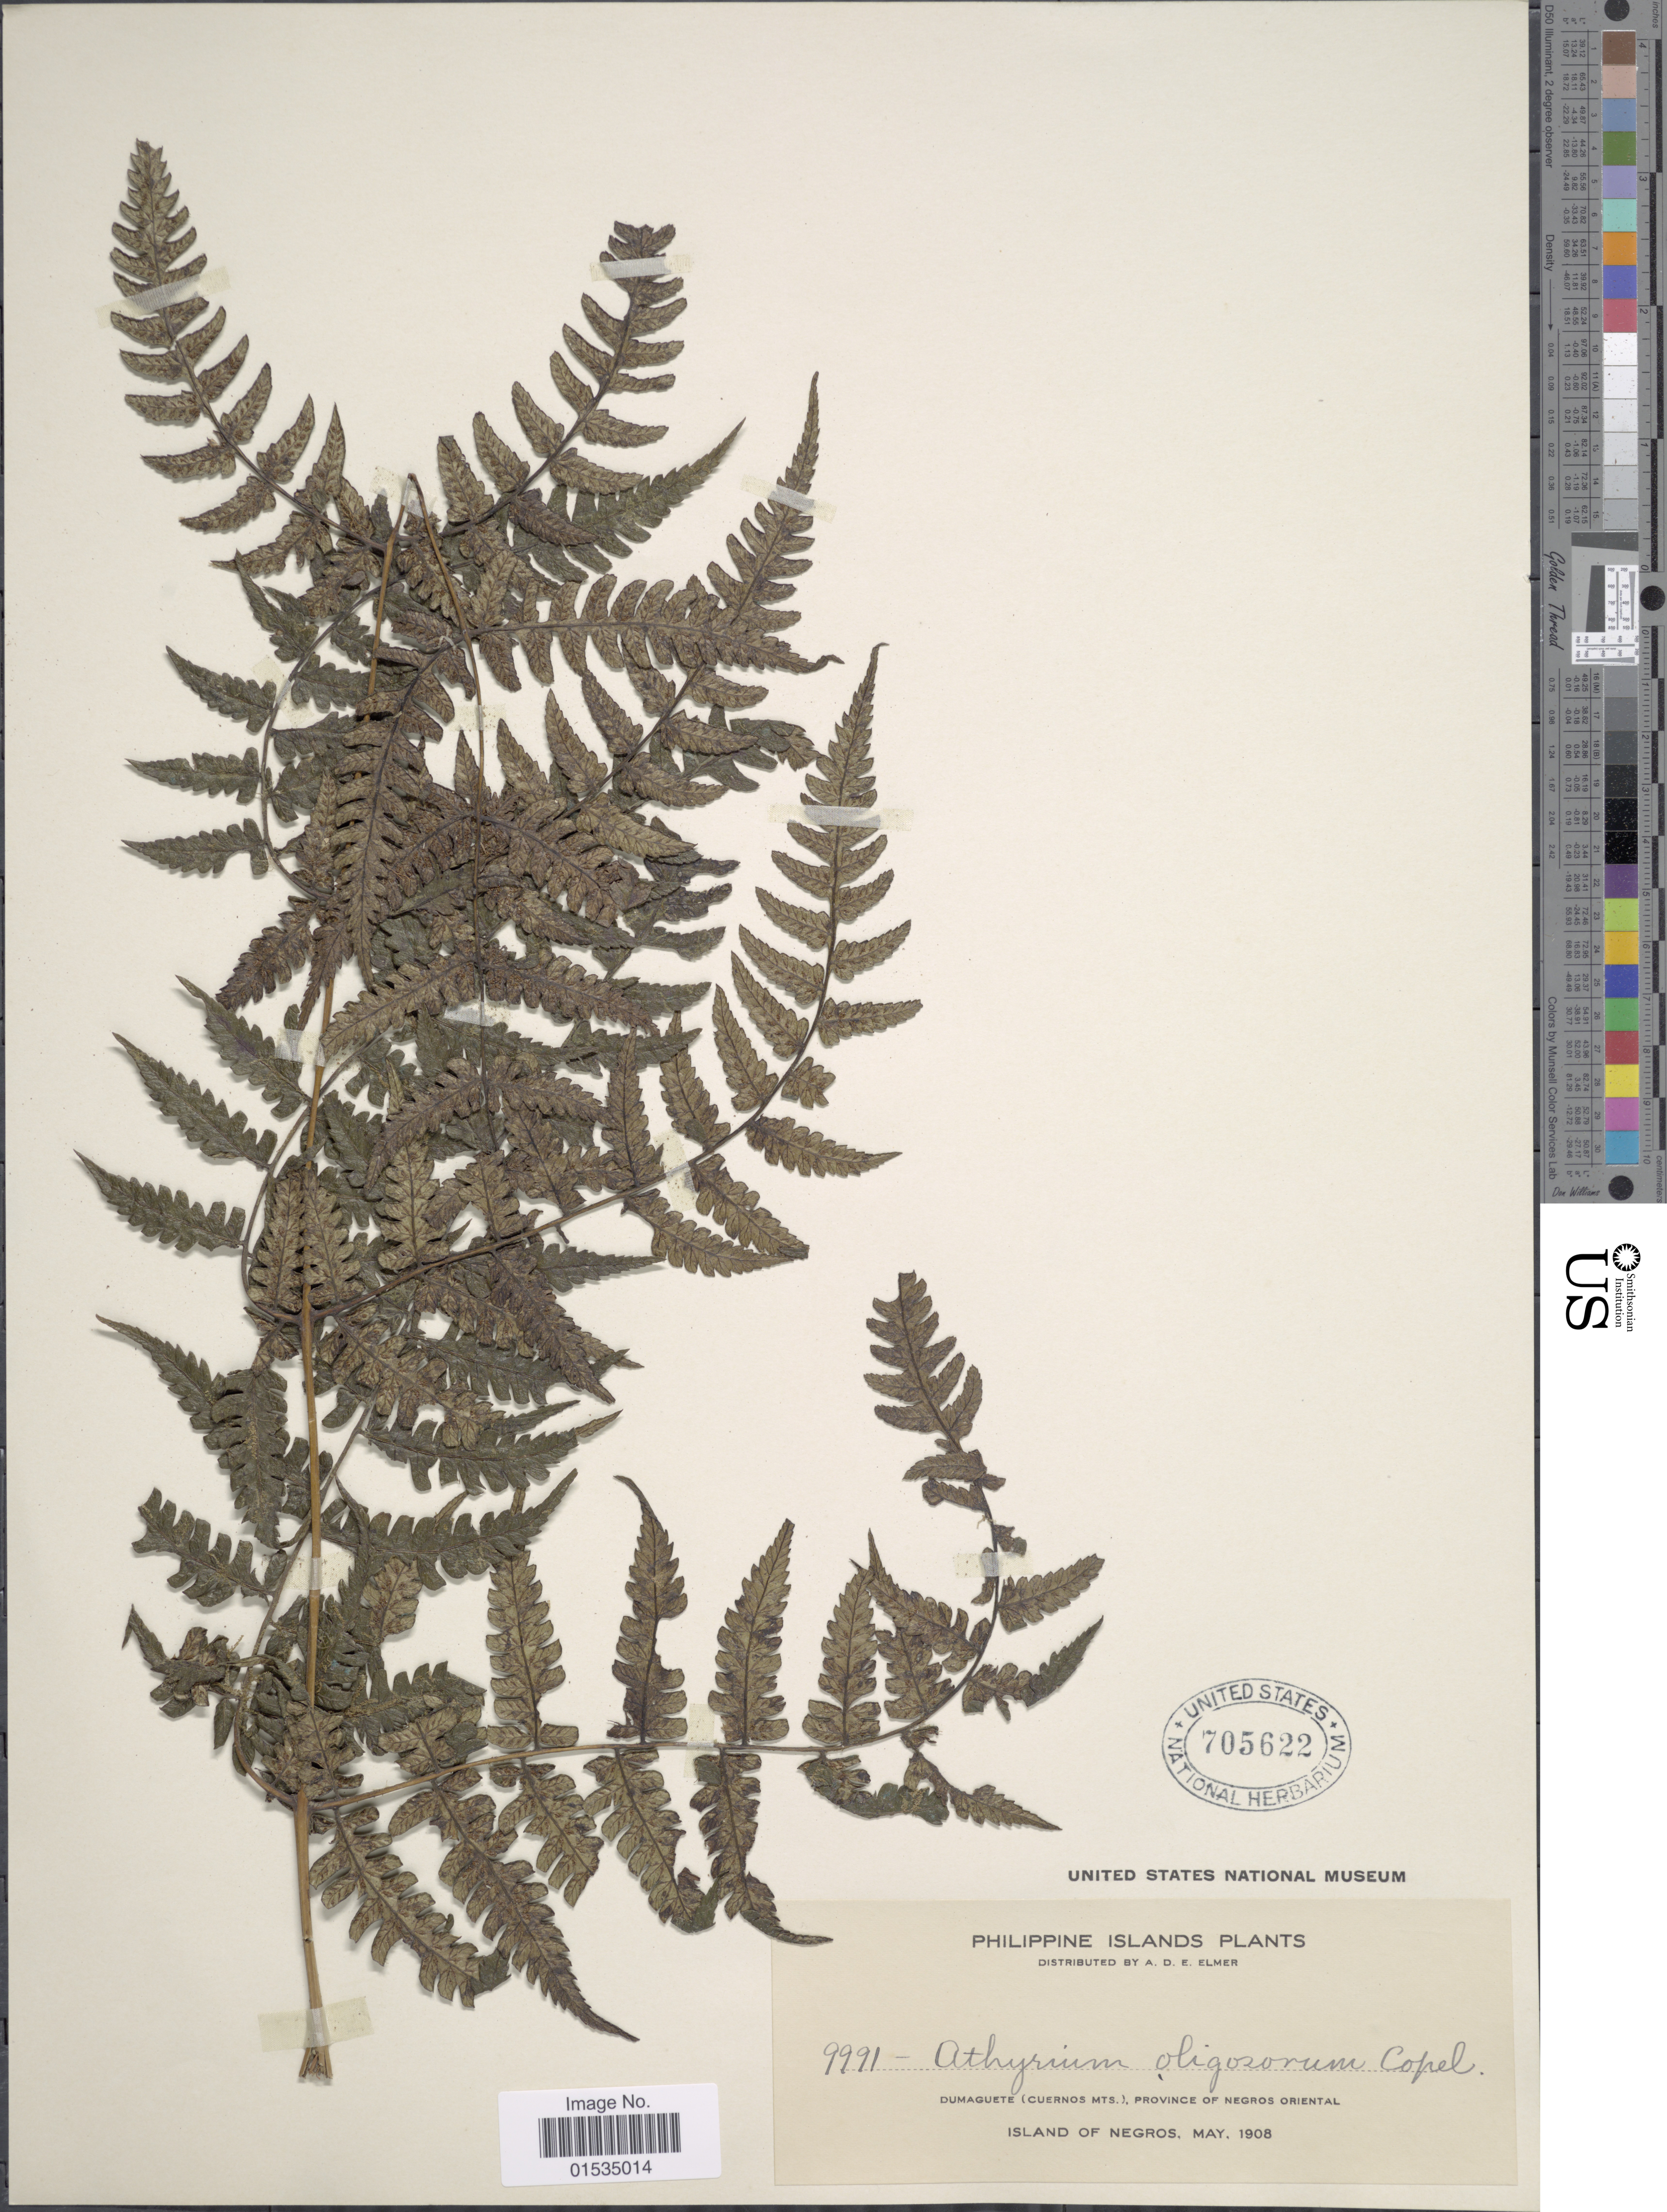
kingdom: Plantae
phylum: Tracheophyta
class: Polypodiopsida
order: Polypodiales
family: Athyriaceae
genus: Diplazium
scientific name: Diplazium oligosorum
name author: Copel.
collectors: A. D. E. Elmer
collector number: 9991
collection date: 1908-05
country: Philippines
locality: Dumaguete (Cuernos Mts.), Province of Negros Oriental, Island of Negros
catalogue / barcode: US 705622